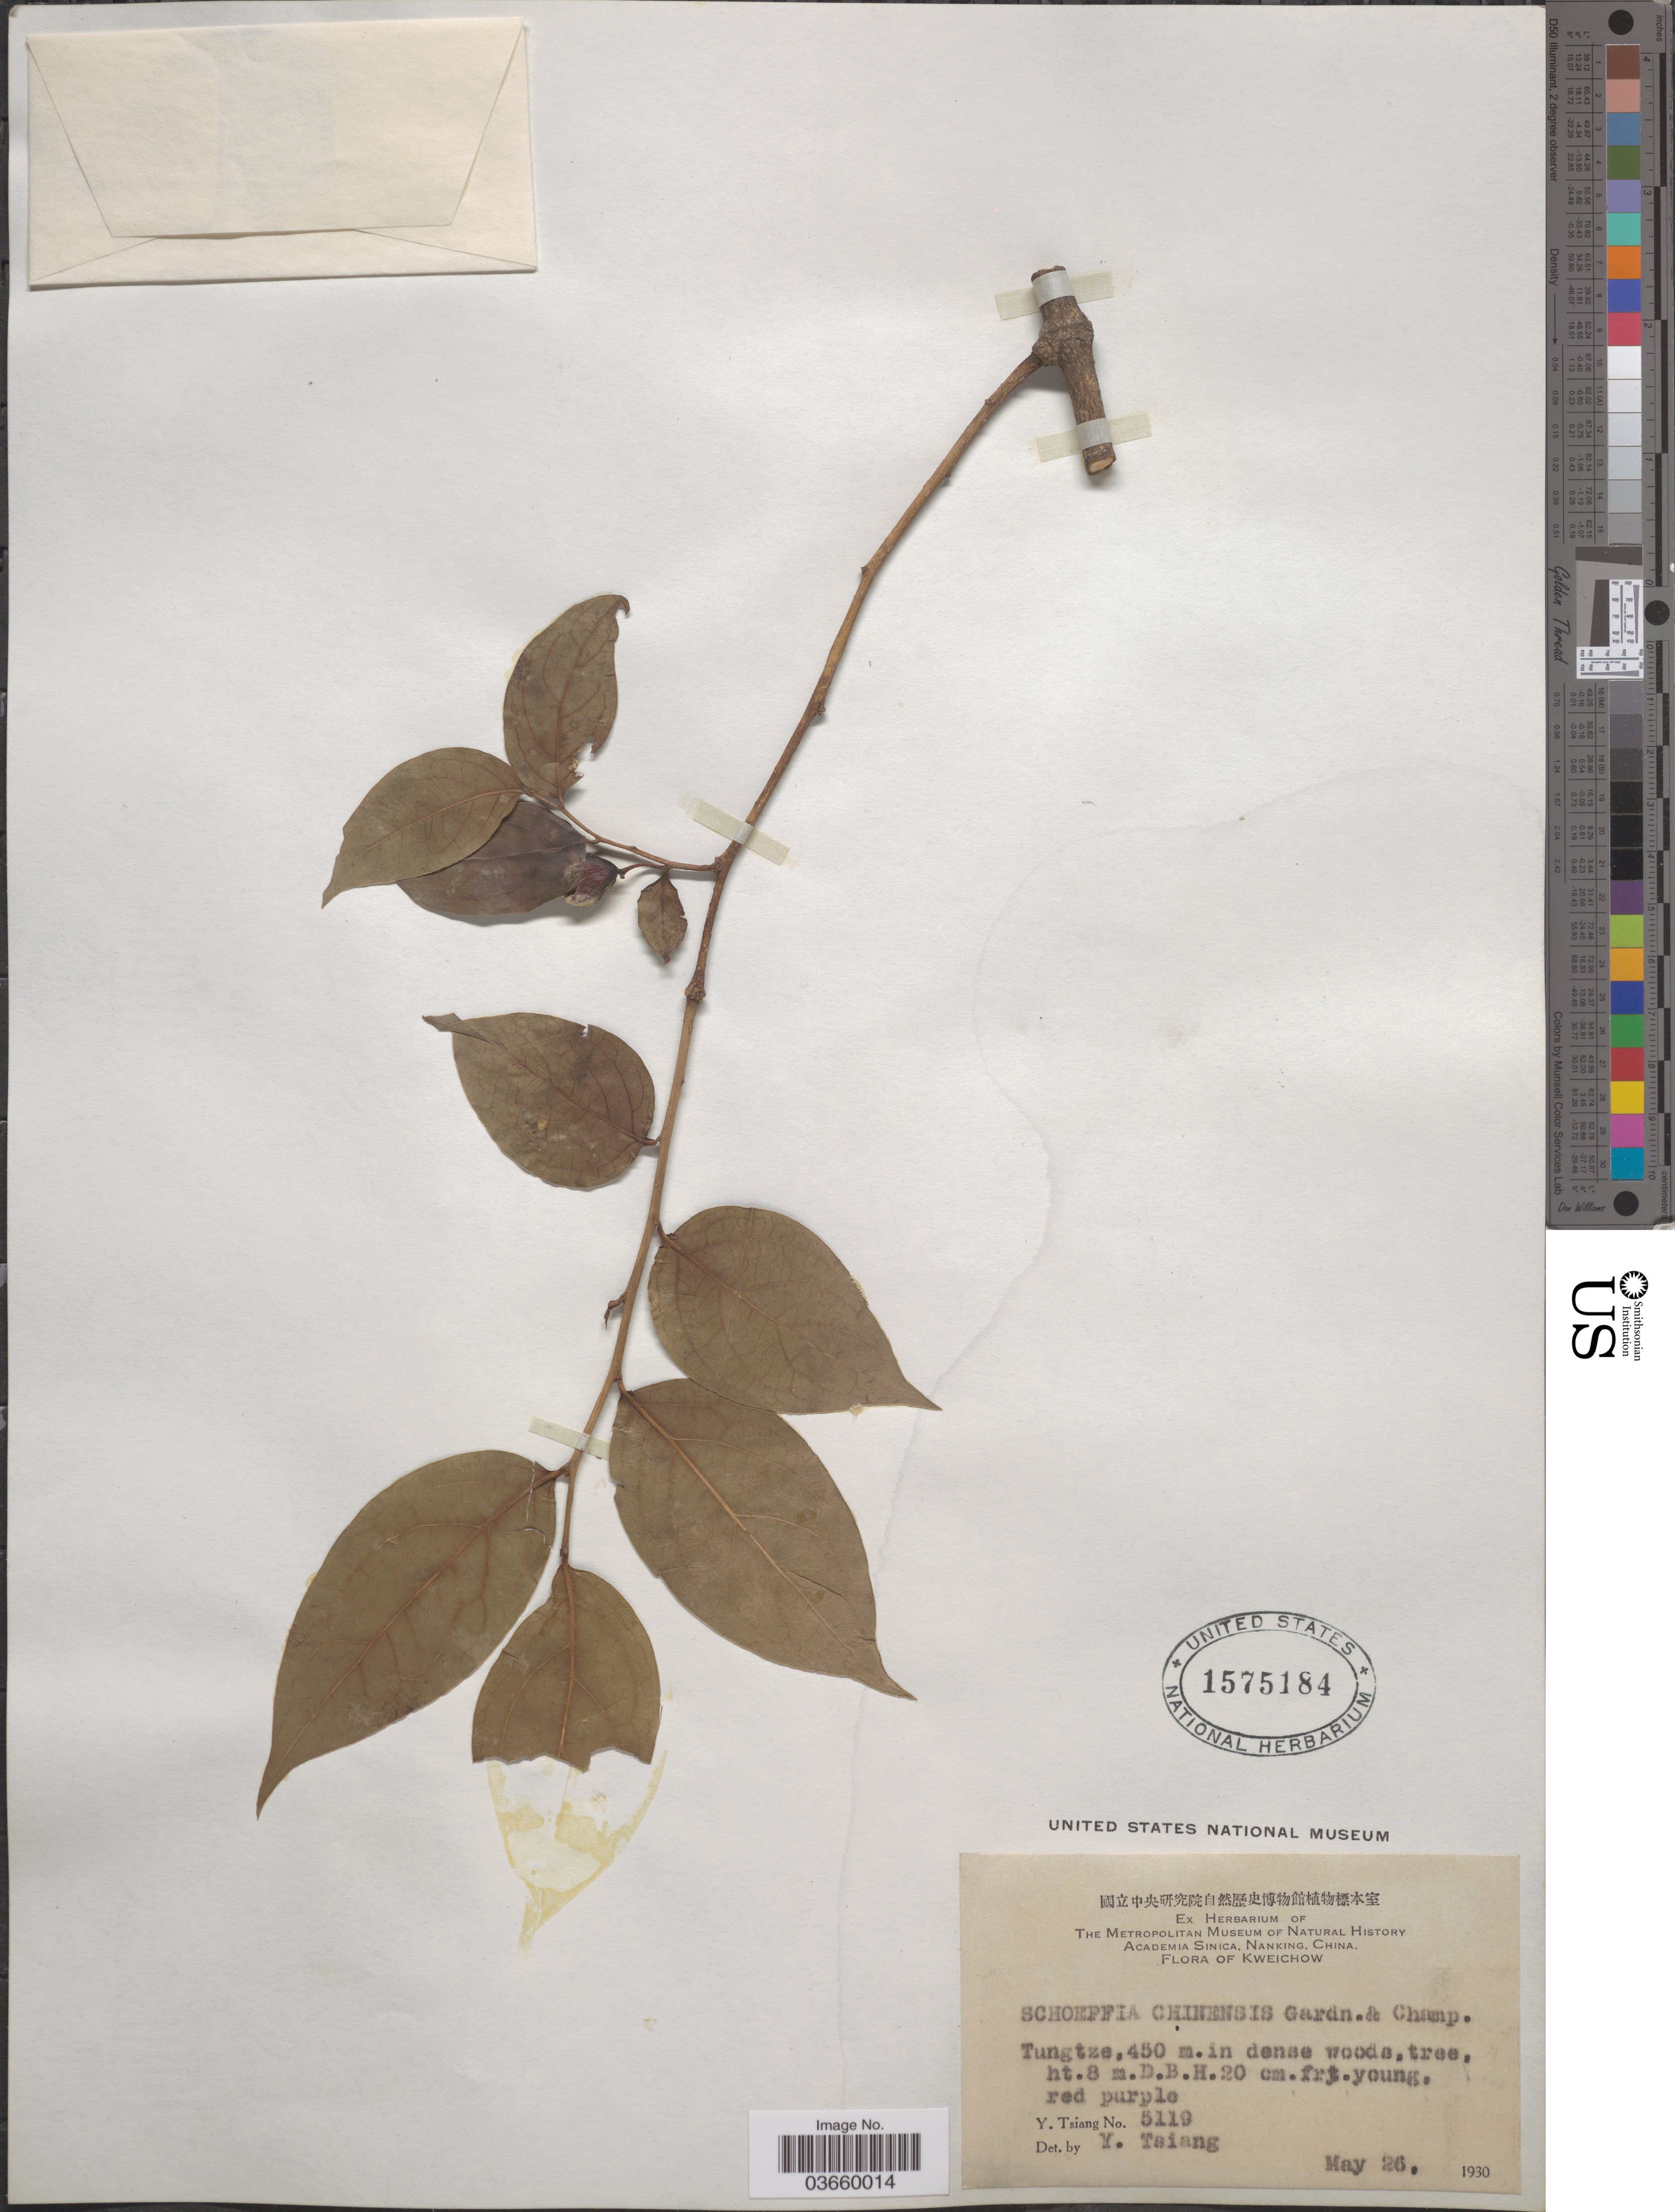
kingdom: Plantae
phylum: Tracheophyta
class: Magnoliopsida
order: Santalales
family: Schoepfiaceae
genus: Schoepfia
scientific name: Schoepfia chinensis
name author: Gardner & Champ.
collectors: Y. Tsiang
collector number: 5119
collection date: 1930-05-26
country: China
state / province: Guizhou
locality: Kweichow, Tungtze.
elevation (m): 450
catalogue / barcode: US 1575184